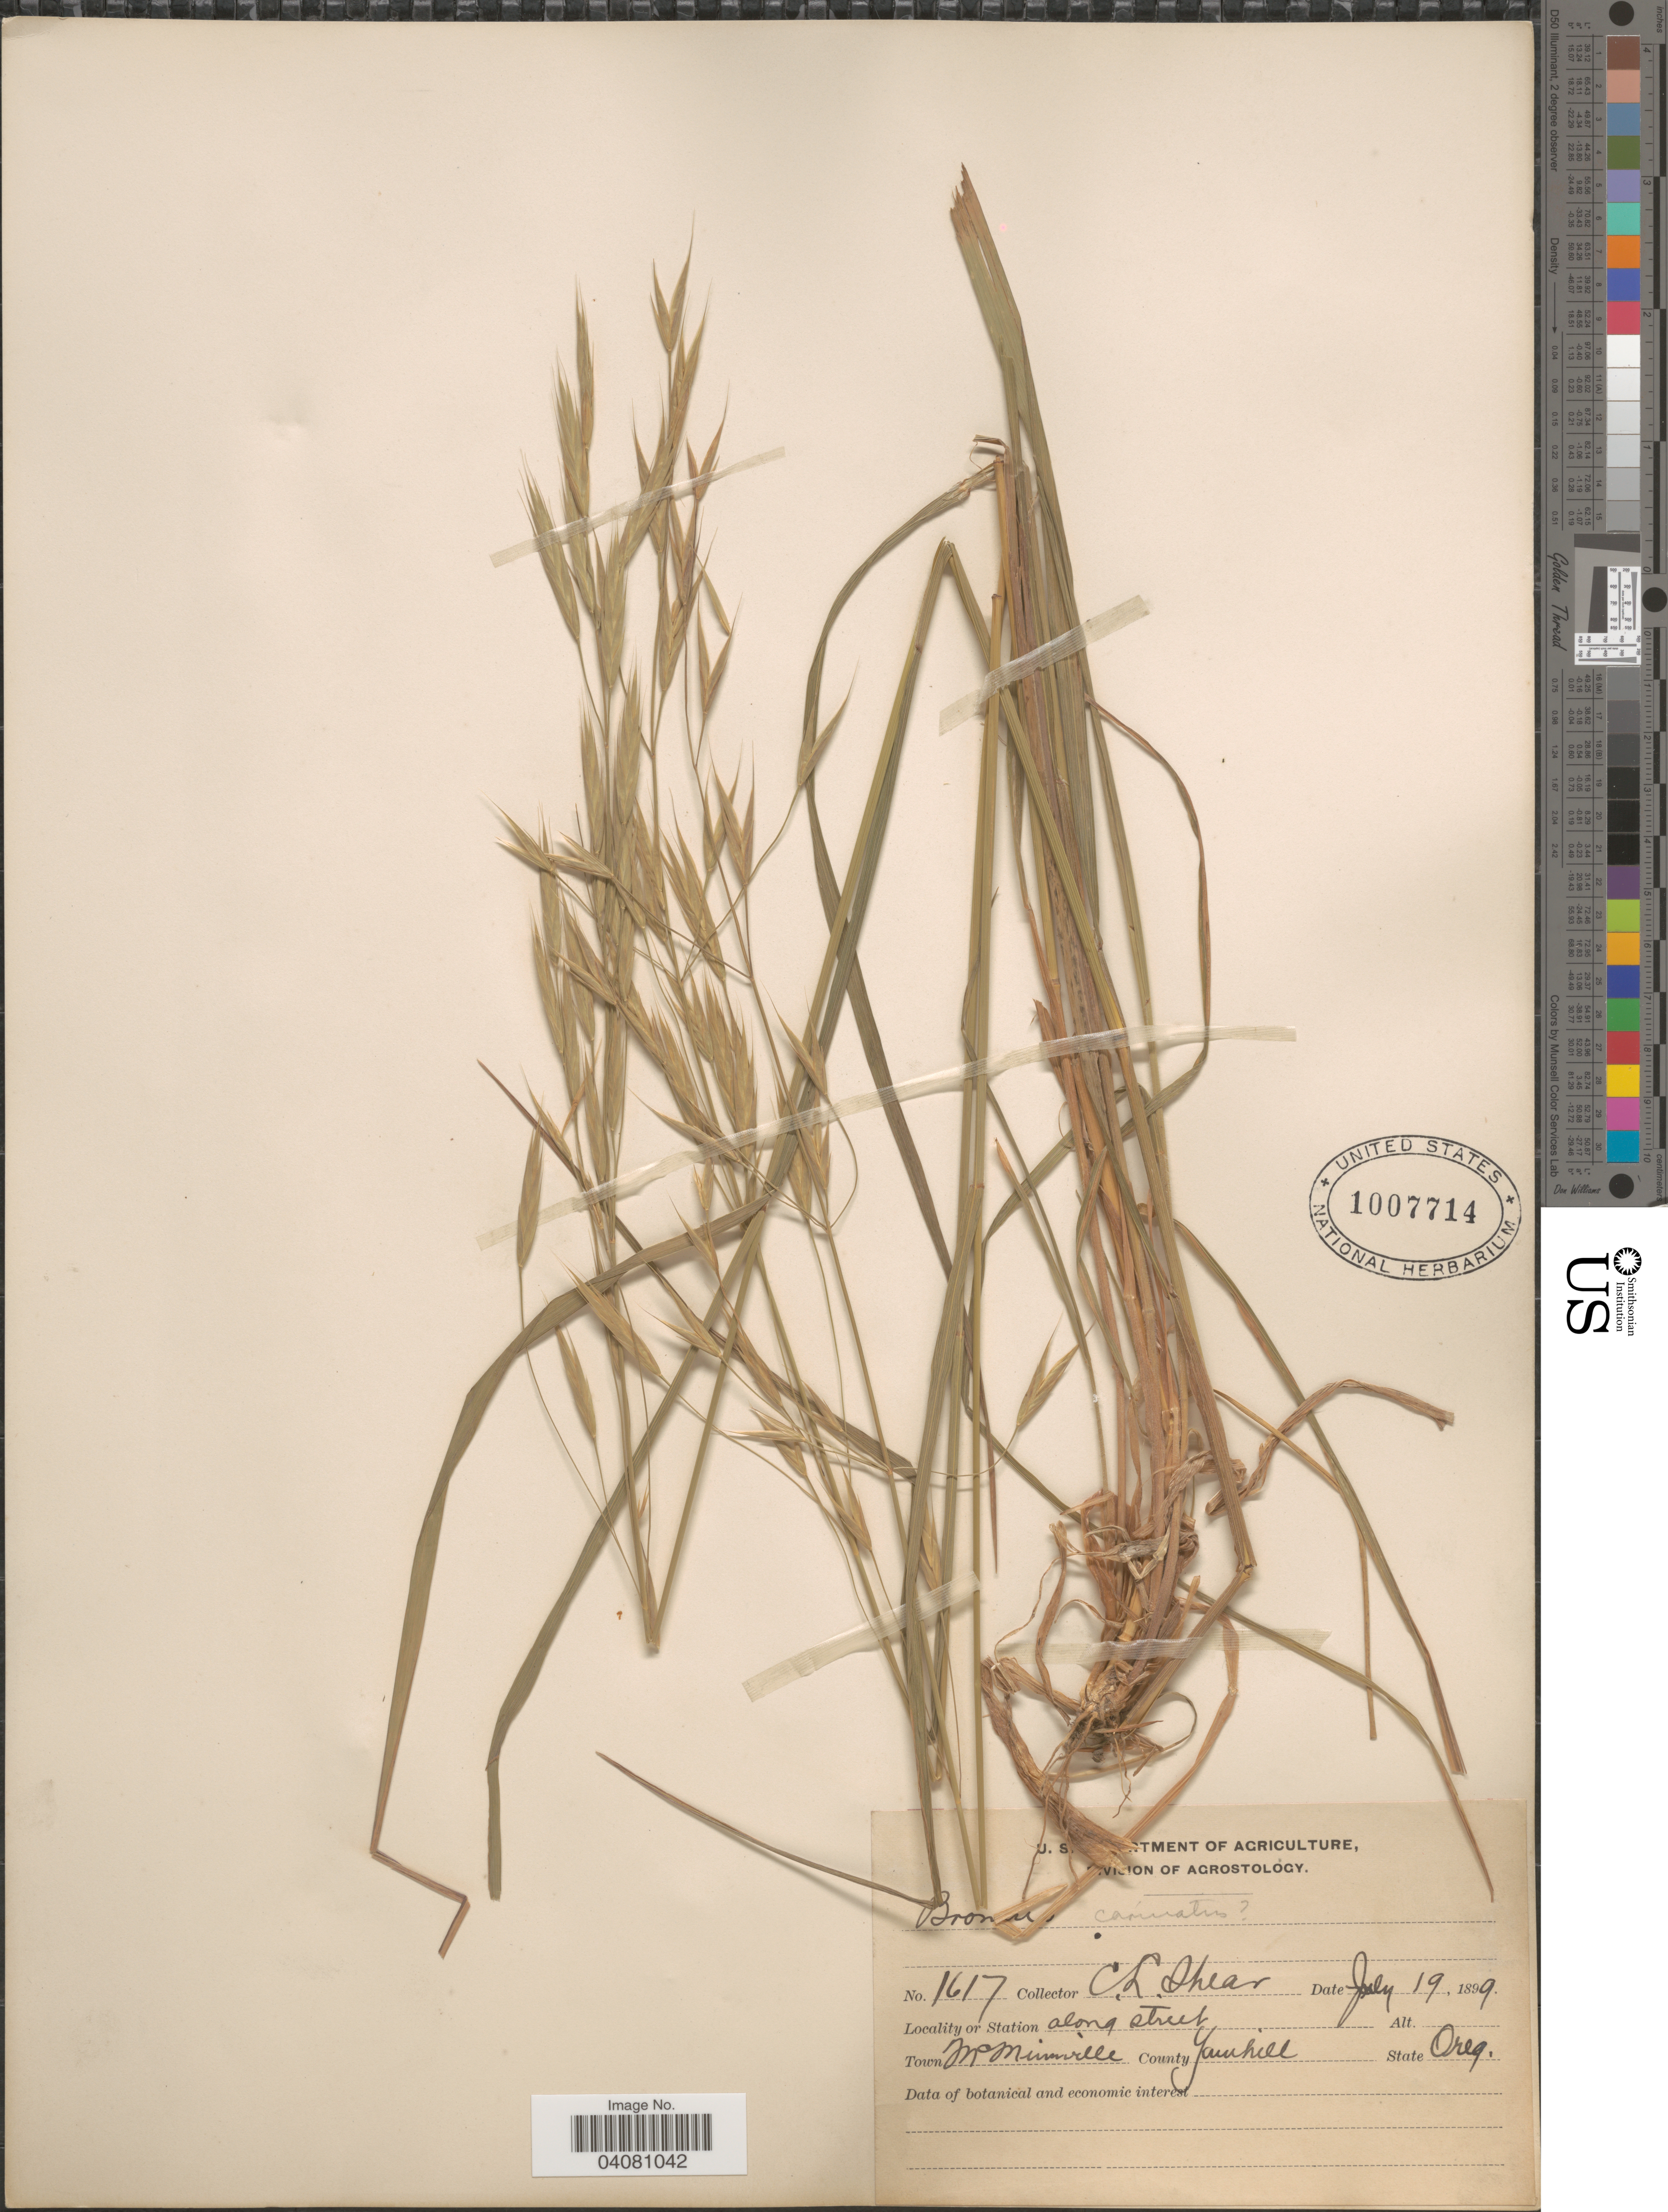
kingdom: Plantae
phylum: Tracheophyta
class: Liliopsida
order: Poales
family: Poaceae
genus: Bromus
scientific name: Bromus carinatus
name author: Hook. & Arn.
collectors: C. L. Shear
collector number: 1617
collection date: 1899-07-19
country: United States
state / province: Oregon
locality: Town McMinnville. County Yamhill.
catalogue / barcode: US 1007714